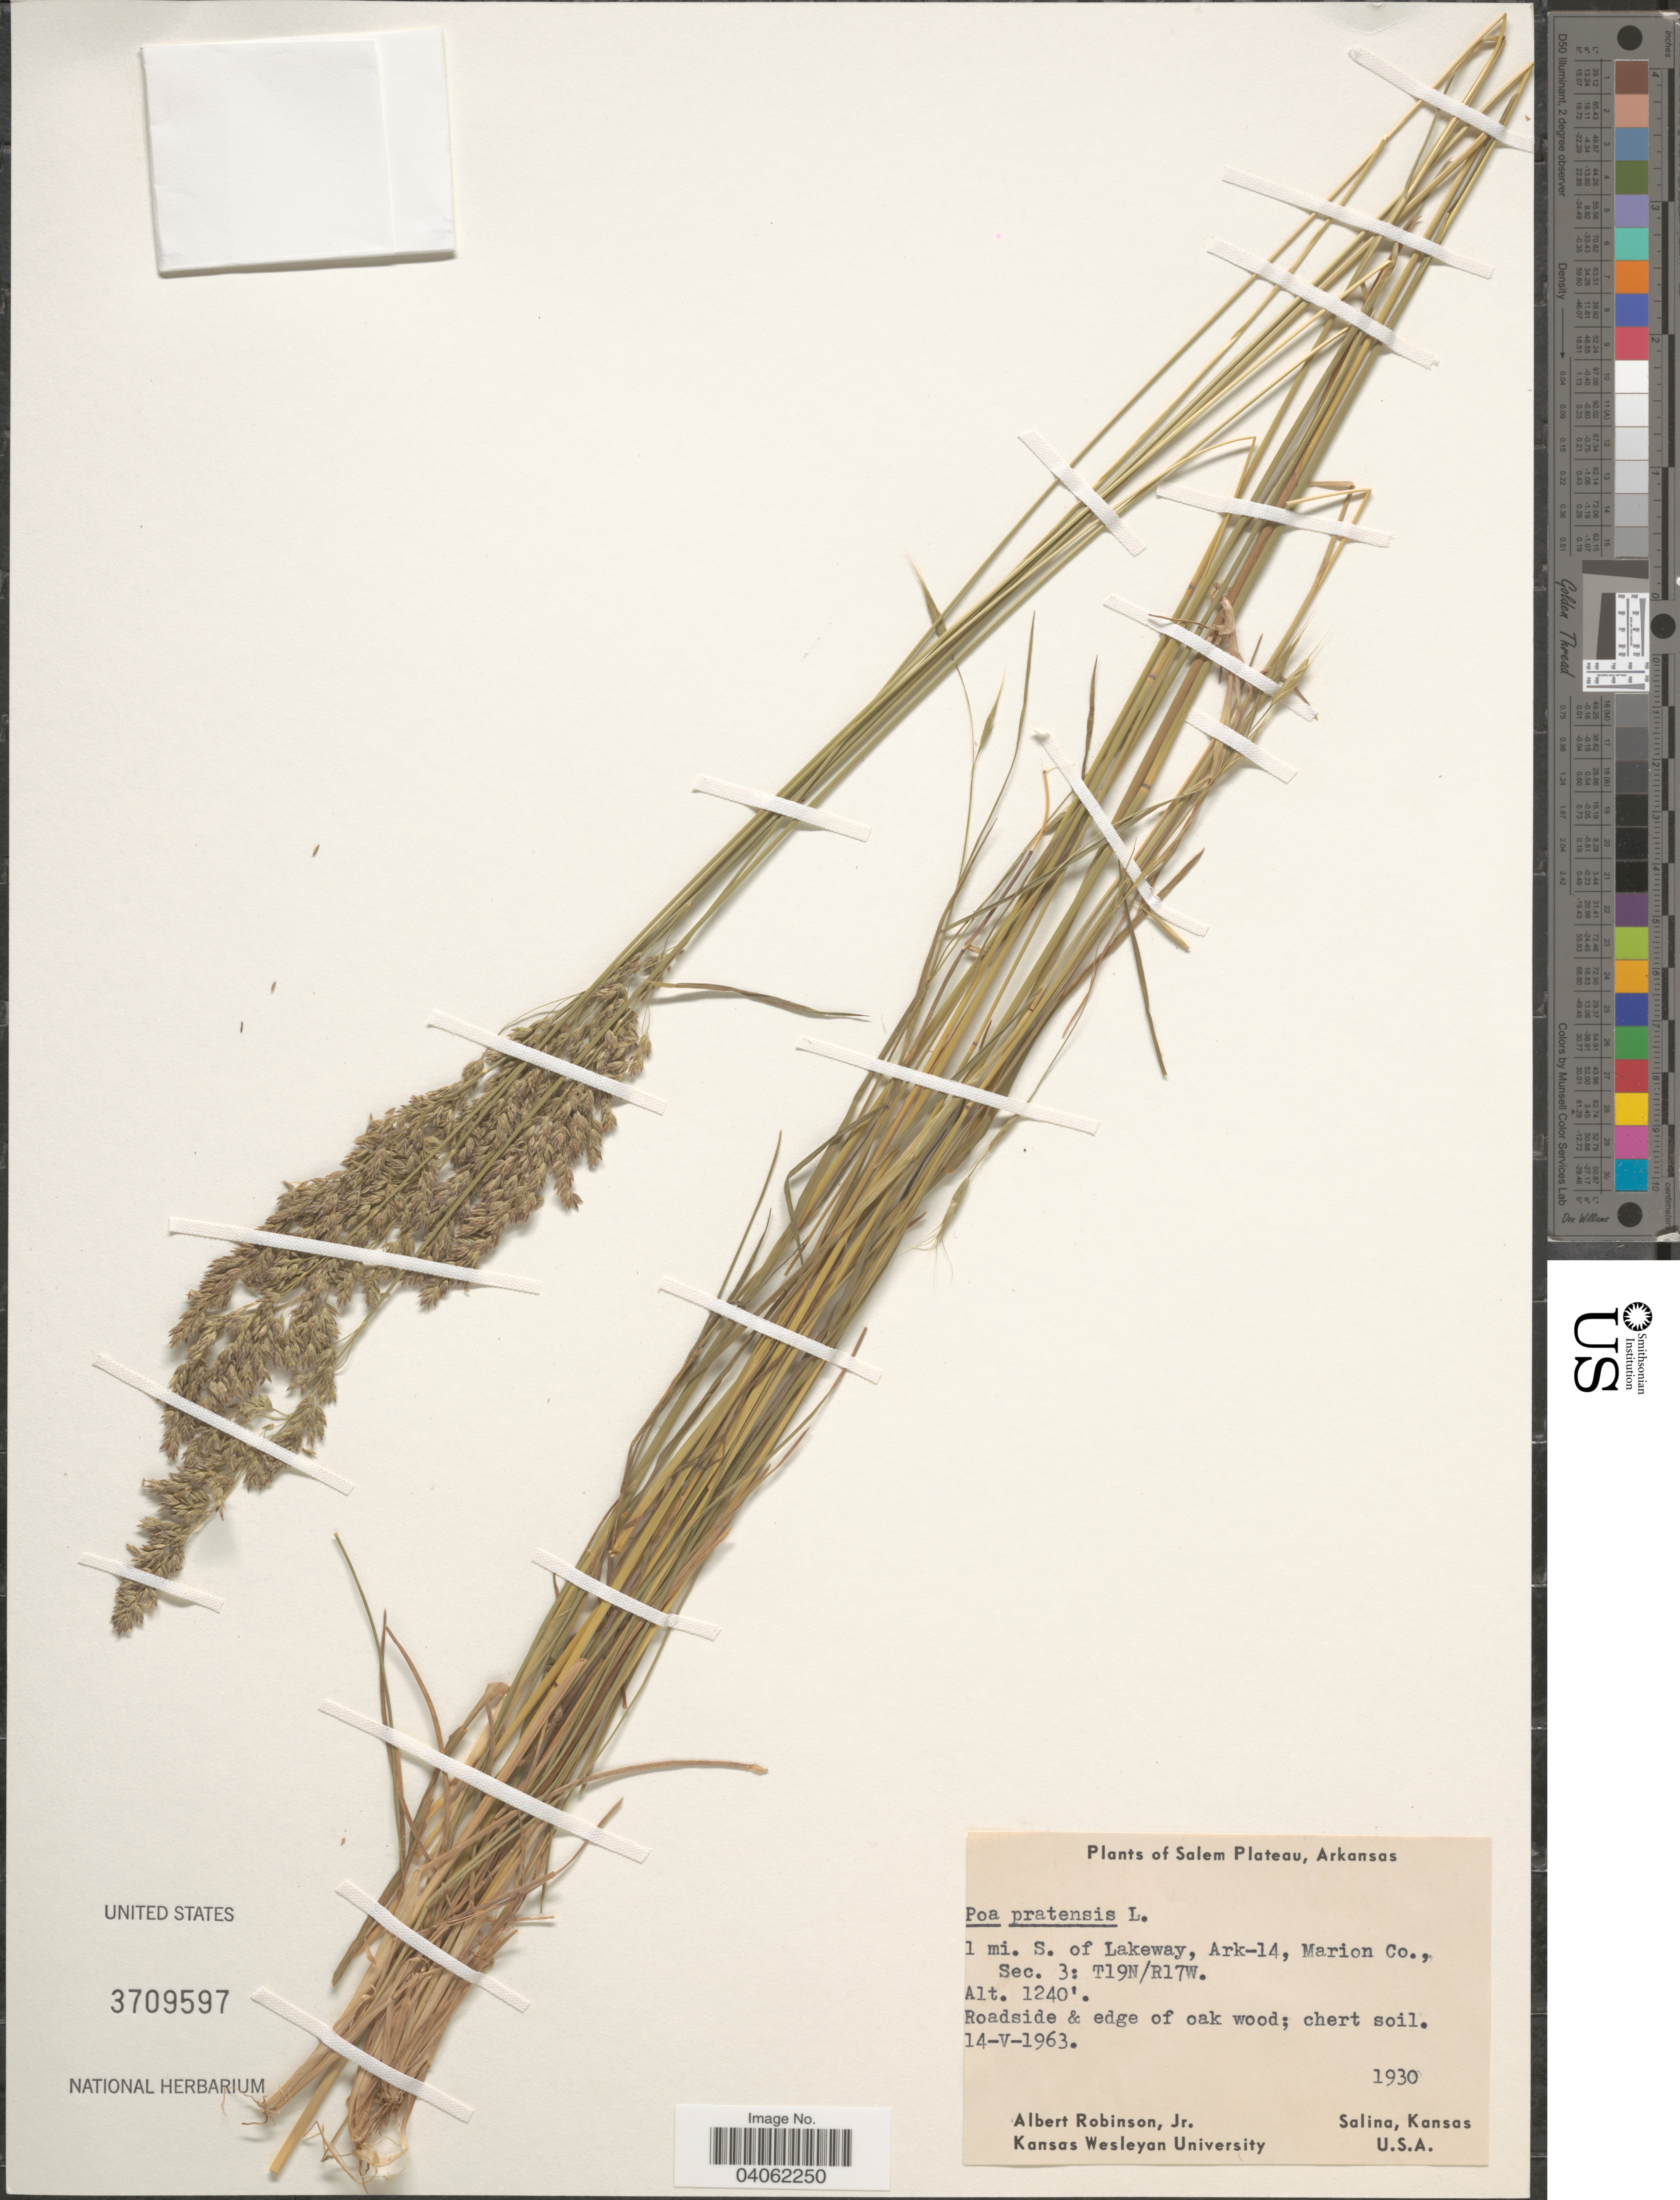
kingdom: Plantae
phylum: Tracheophyta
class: Liliopsida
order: Poales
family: Poaceae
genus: Poa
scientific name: Poa pratensis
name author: L.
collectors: A. Robinson Jr.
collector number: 1930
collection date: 1963-05-14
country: United States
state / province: Arkansas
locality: Salem Plateau. 1 mi. S. of Lakeway, Ark-14, Marion Co., Sec. 3: T19N/R17W. Roadside & edge of oak wood.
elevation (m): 378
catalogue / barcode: US 3709597